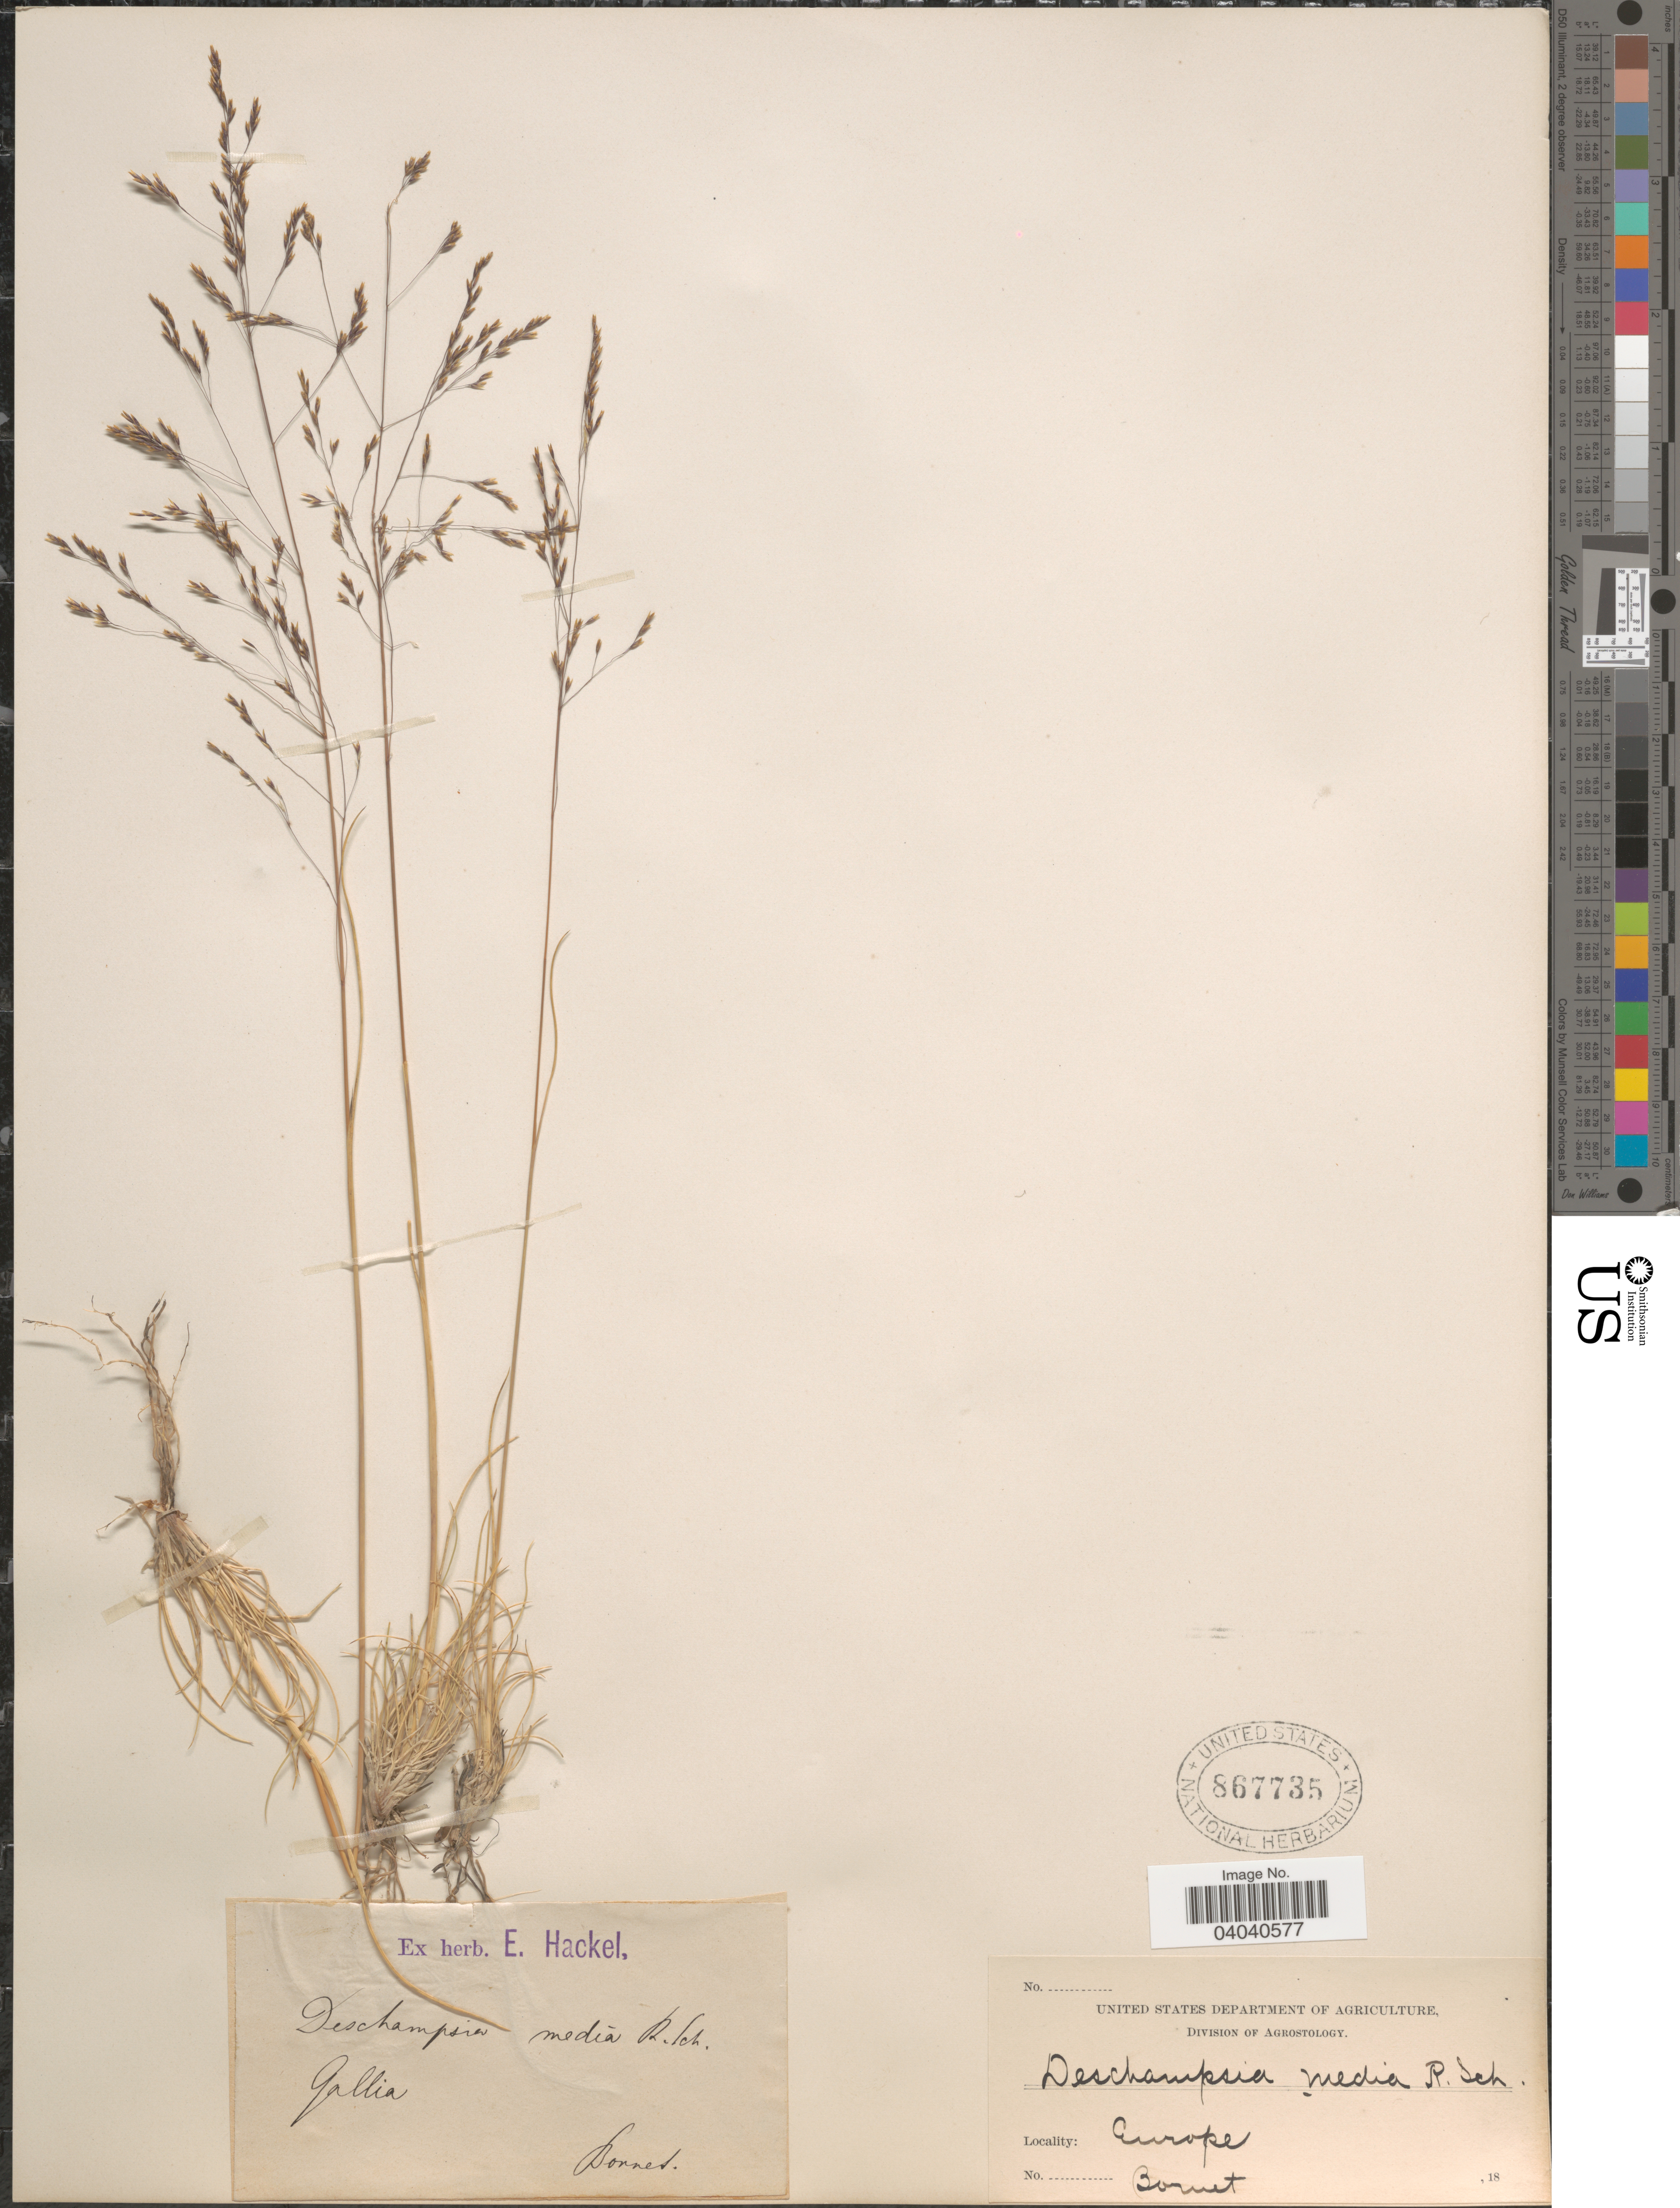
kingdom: Plantae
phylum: Tracheophyta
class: Liliopsida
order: Poales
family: Poaceae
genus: Deschampsia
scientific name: Deschampsia media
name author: (Gouan) Roem. & Schult.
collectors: -. Bornet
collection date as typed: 18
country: France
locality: Gallia.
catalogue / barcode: US 867735